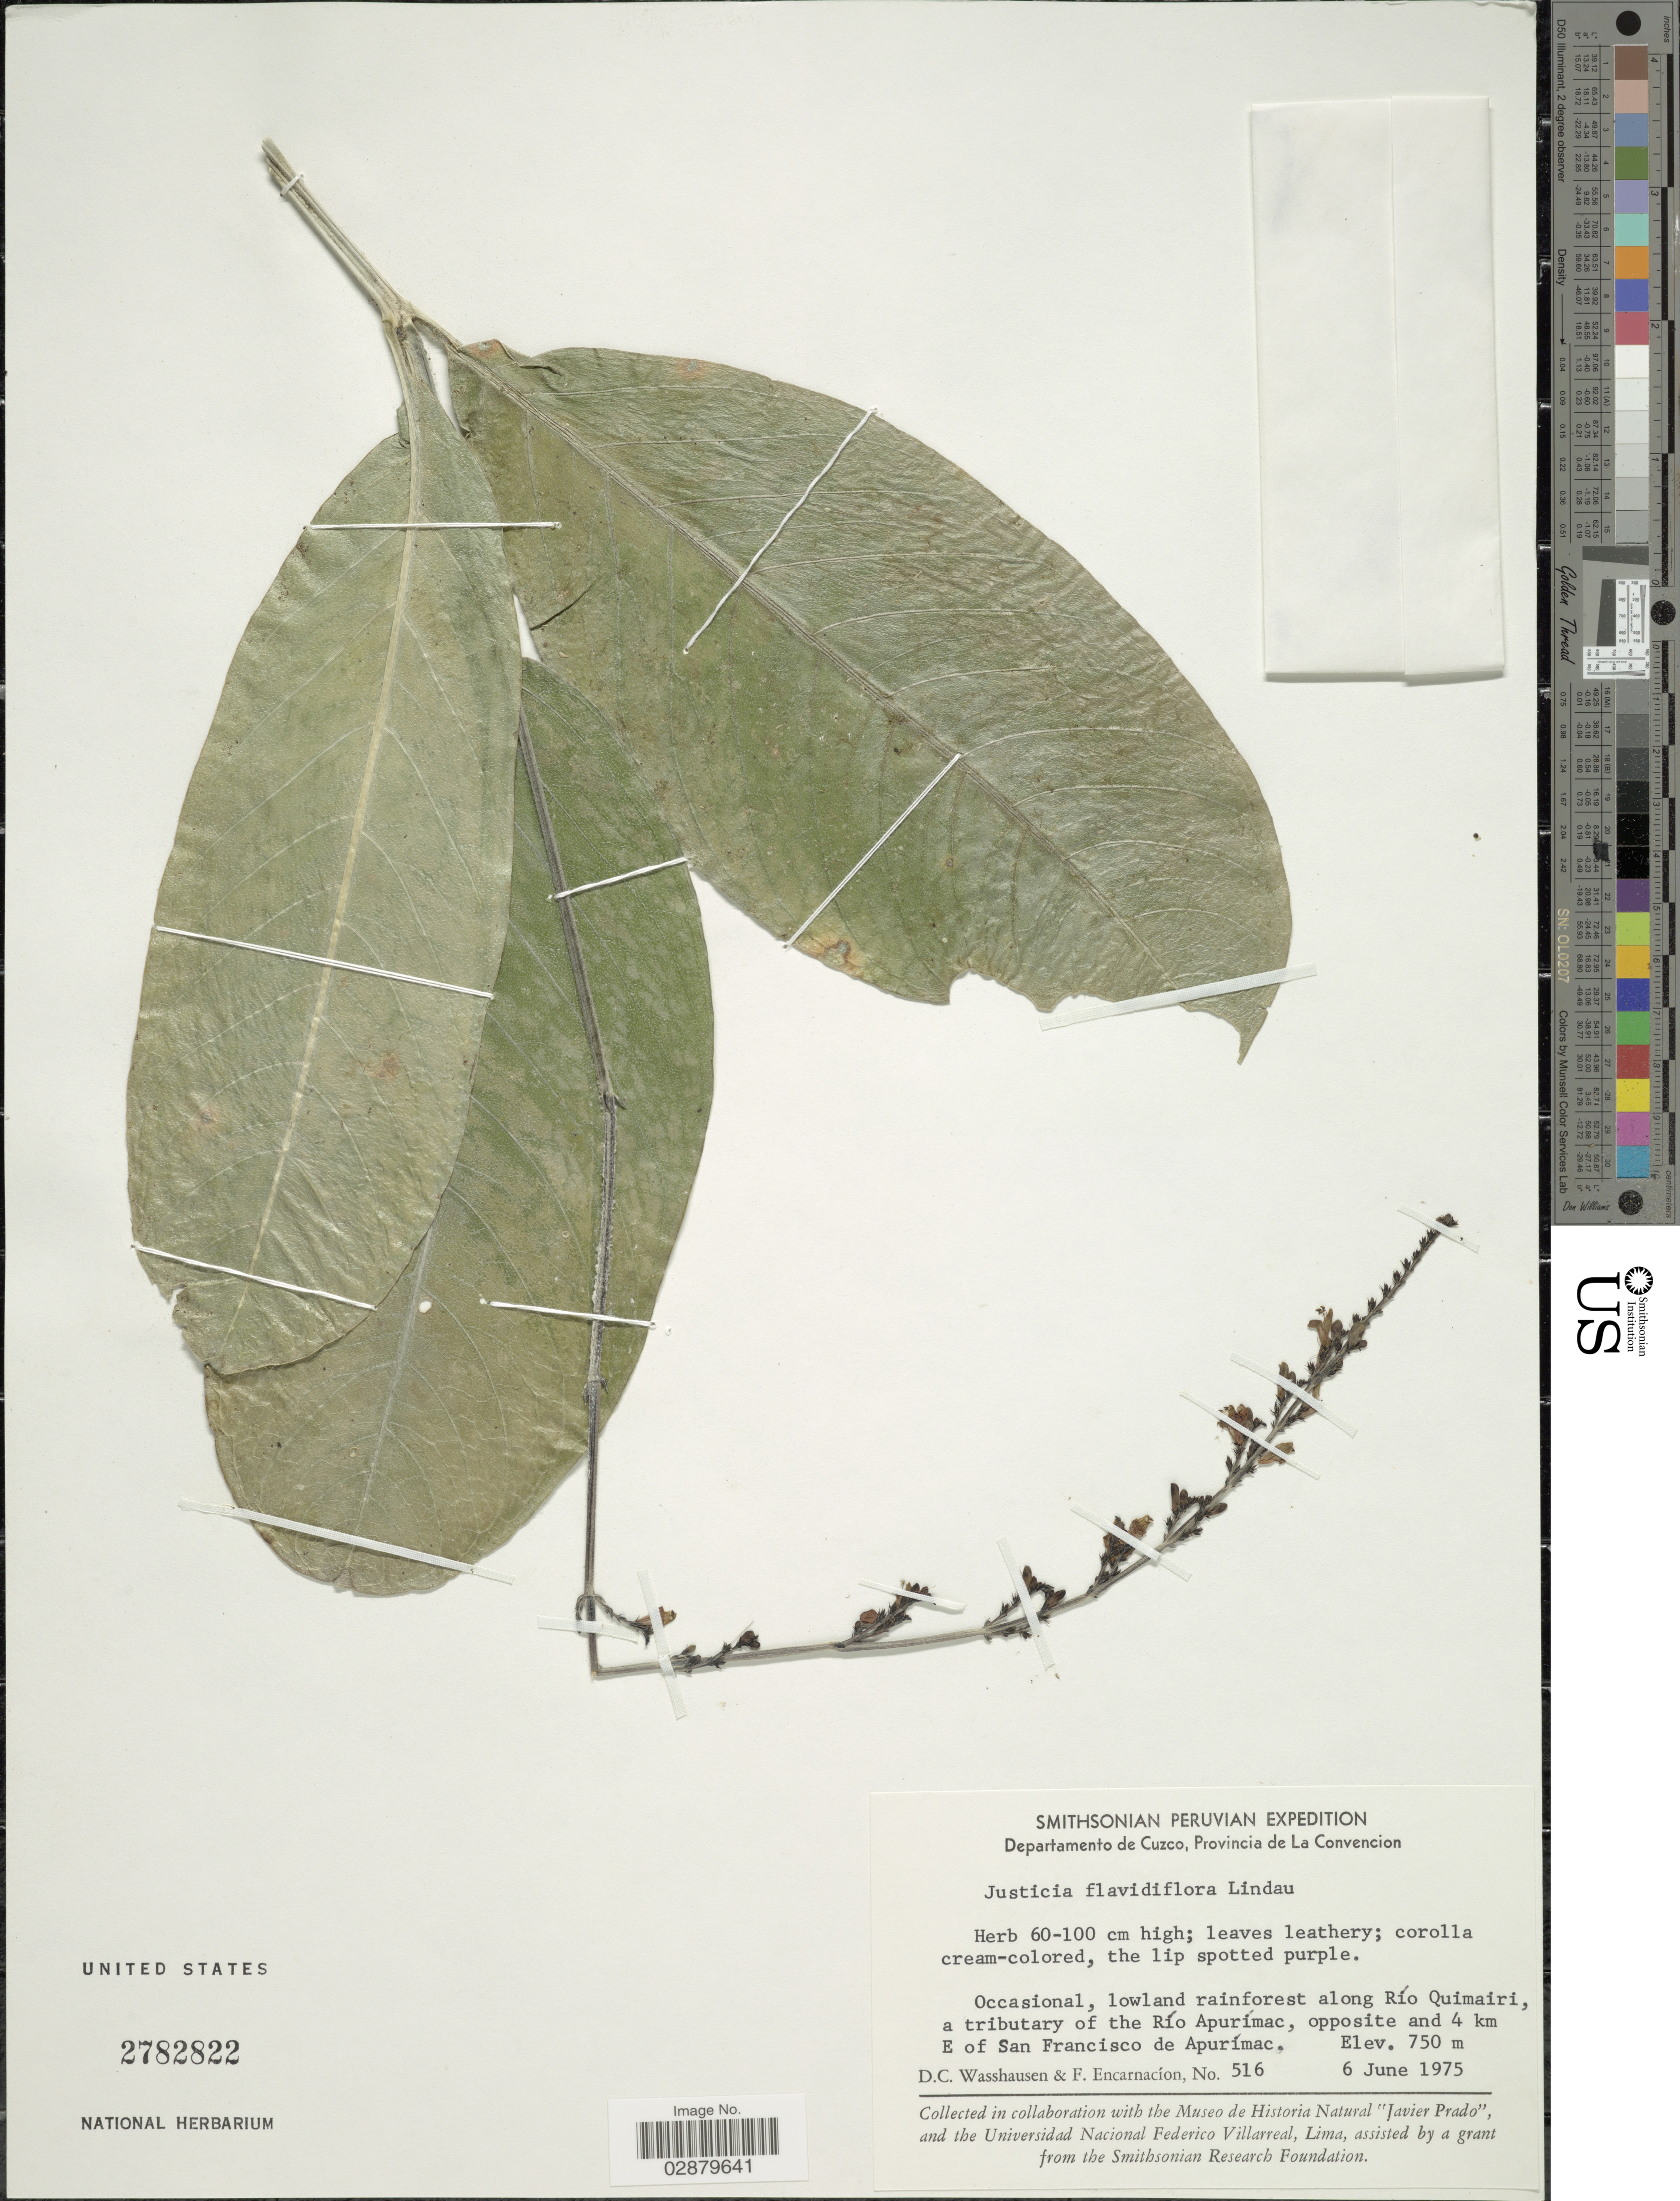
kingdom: Plantae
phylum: Tracheophyta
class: Magnoliopsida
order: Lamiales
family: Acanthaceae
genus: Justicia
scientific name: Justicia lineolata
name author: Ruiz & Pav.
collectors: D. C. Wasshausen & F. Encarnación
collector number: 516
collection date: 1975-06-06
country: Peru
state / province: Cusco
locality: Departamento de Cuzco, Provincia de La Convencion. Along Río Quimairi, a tributary of the Río Apurímac, opposite and 4 km E of San Francisco de Apurímac.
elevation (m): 750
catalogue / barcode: US 2782822